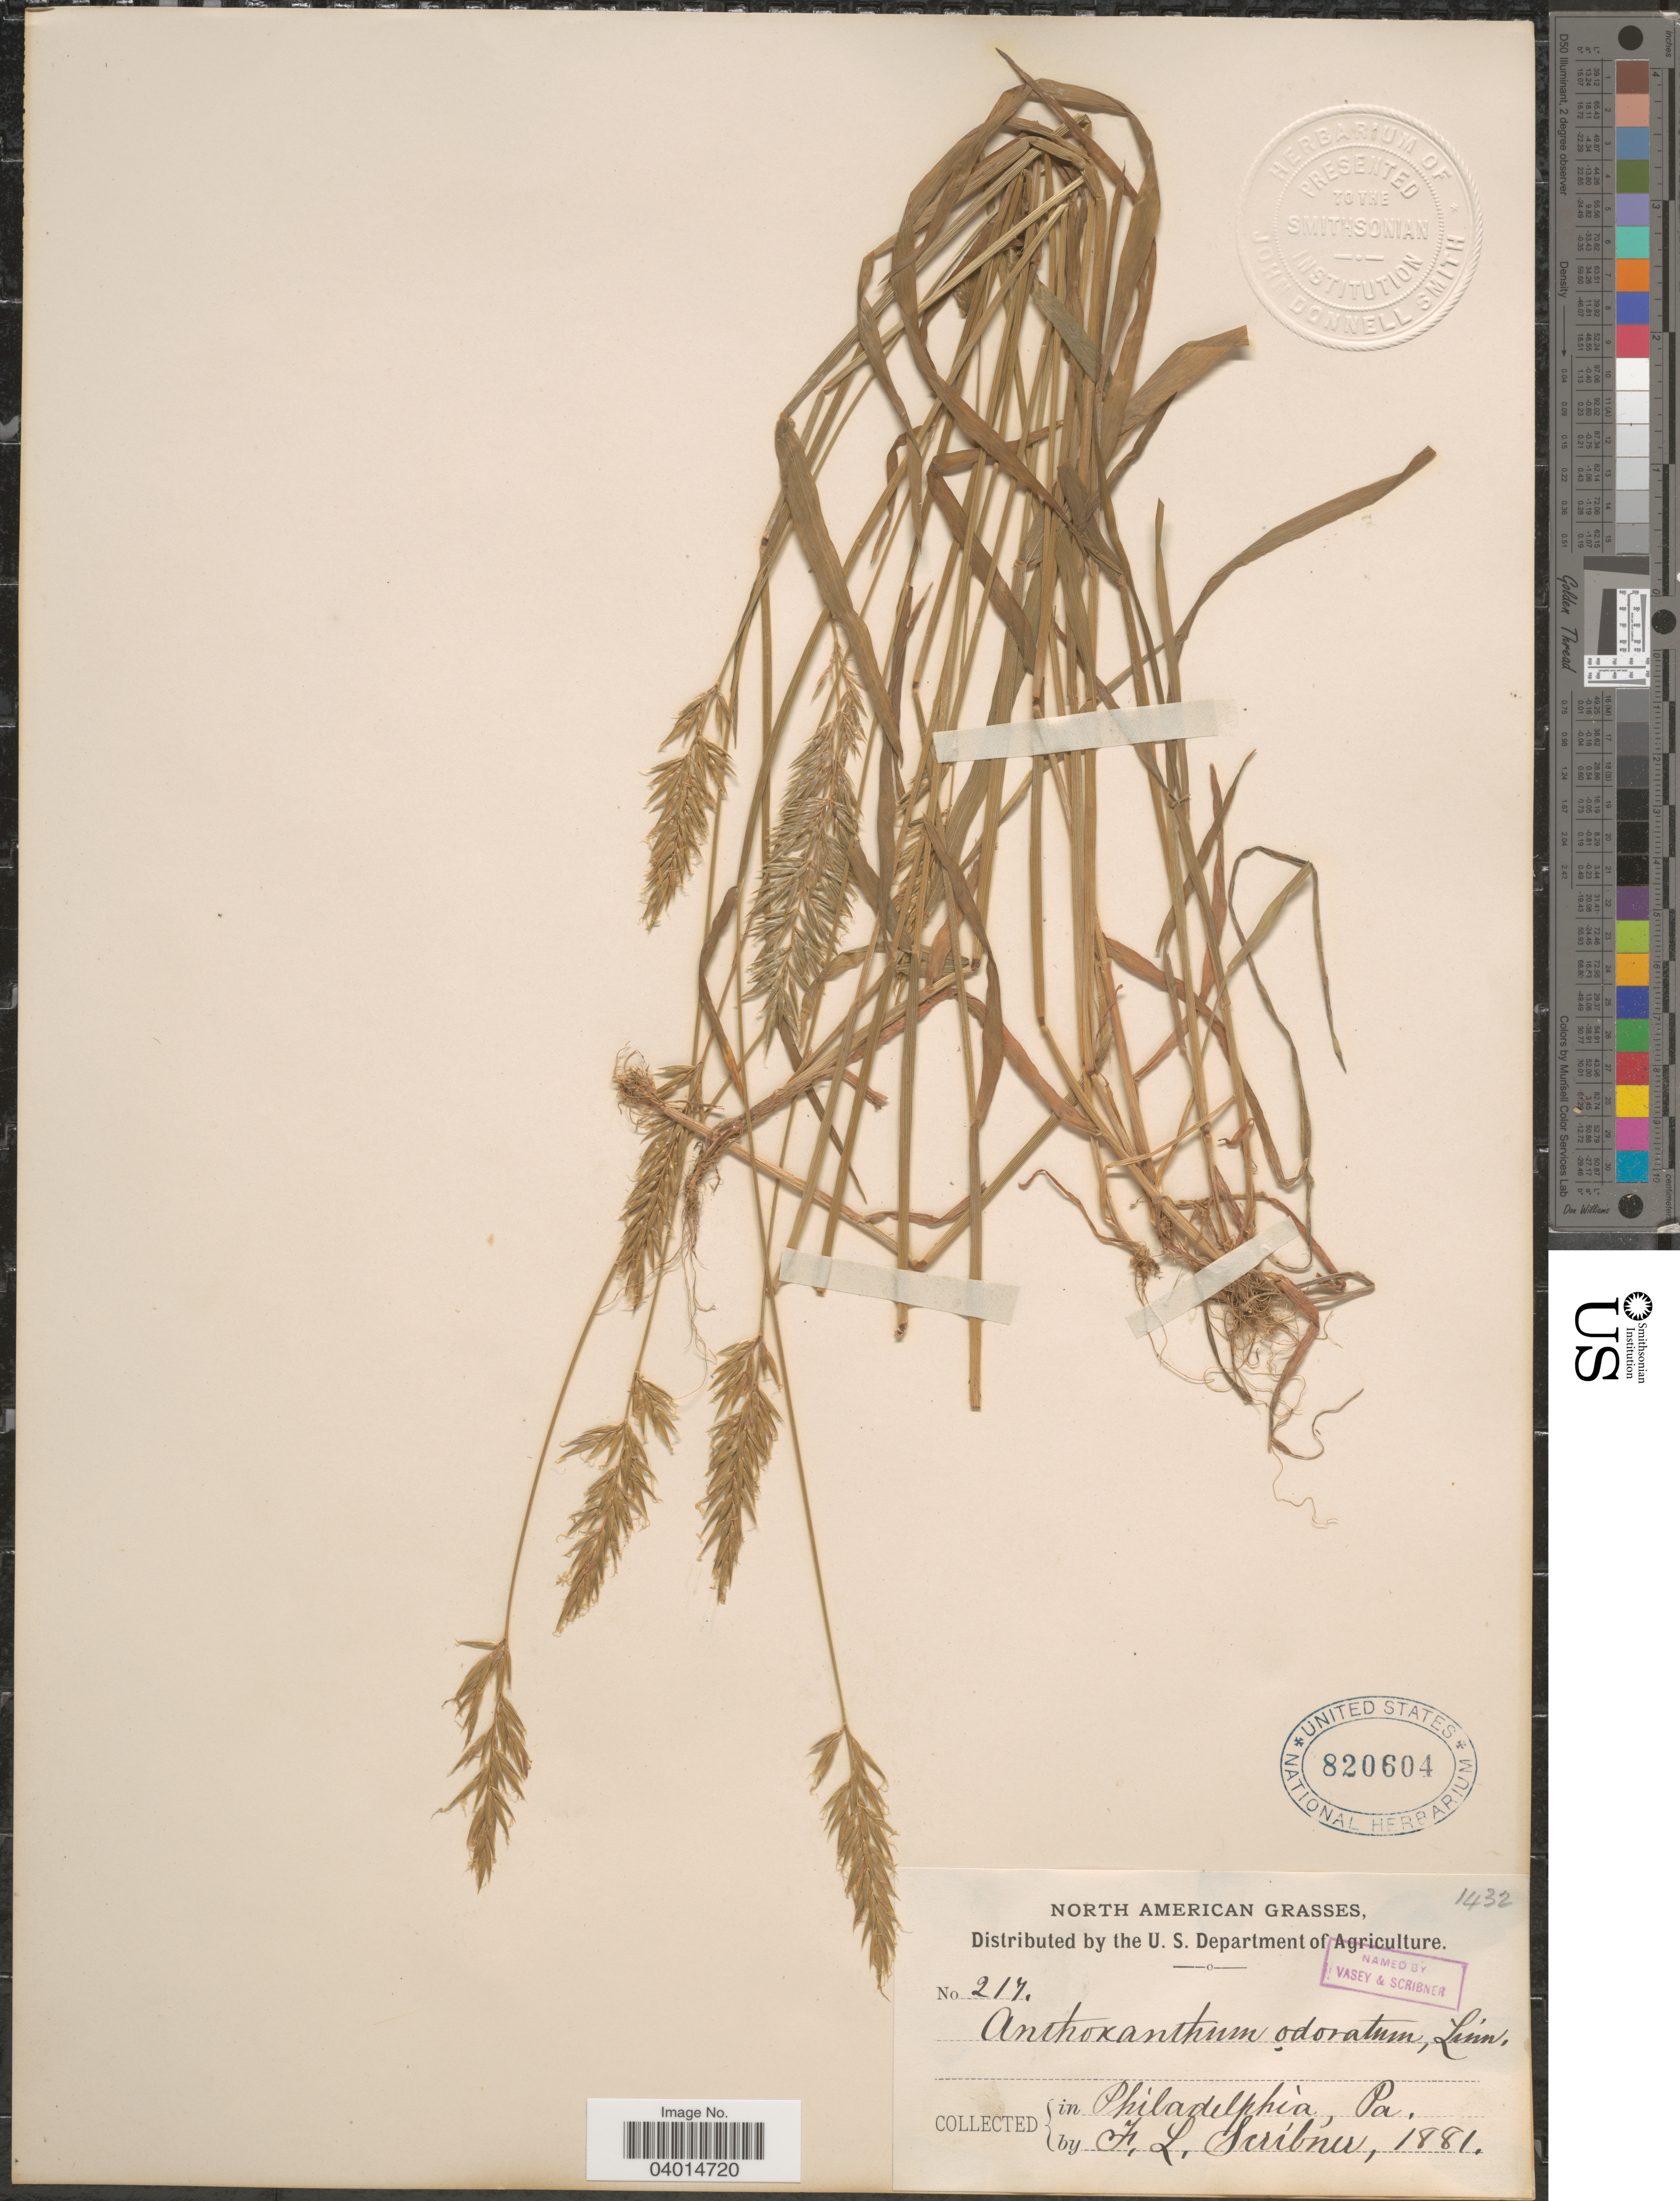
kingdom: Plantae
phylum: Tracheophyta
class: Liliopsida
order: Poales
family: Poaceae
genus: Anthoxanthum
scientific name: Anthoxanthum odoratum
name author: L.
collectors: F. L. Scribner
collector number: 217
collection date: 1881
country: United States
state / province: Pennsylvania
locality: Philadelphia.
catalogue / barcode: US 820604